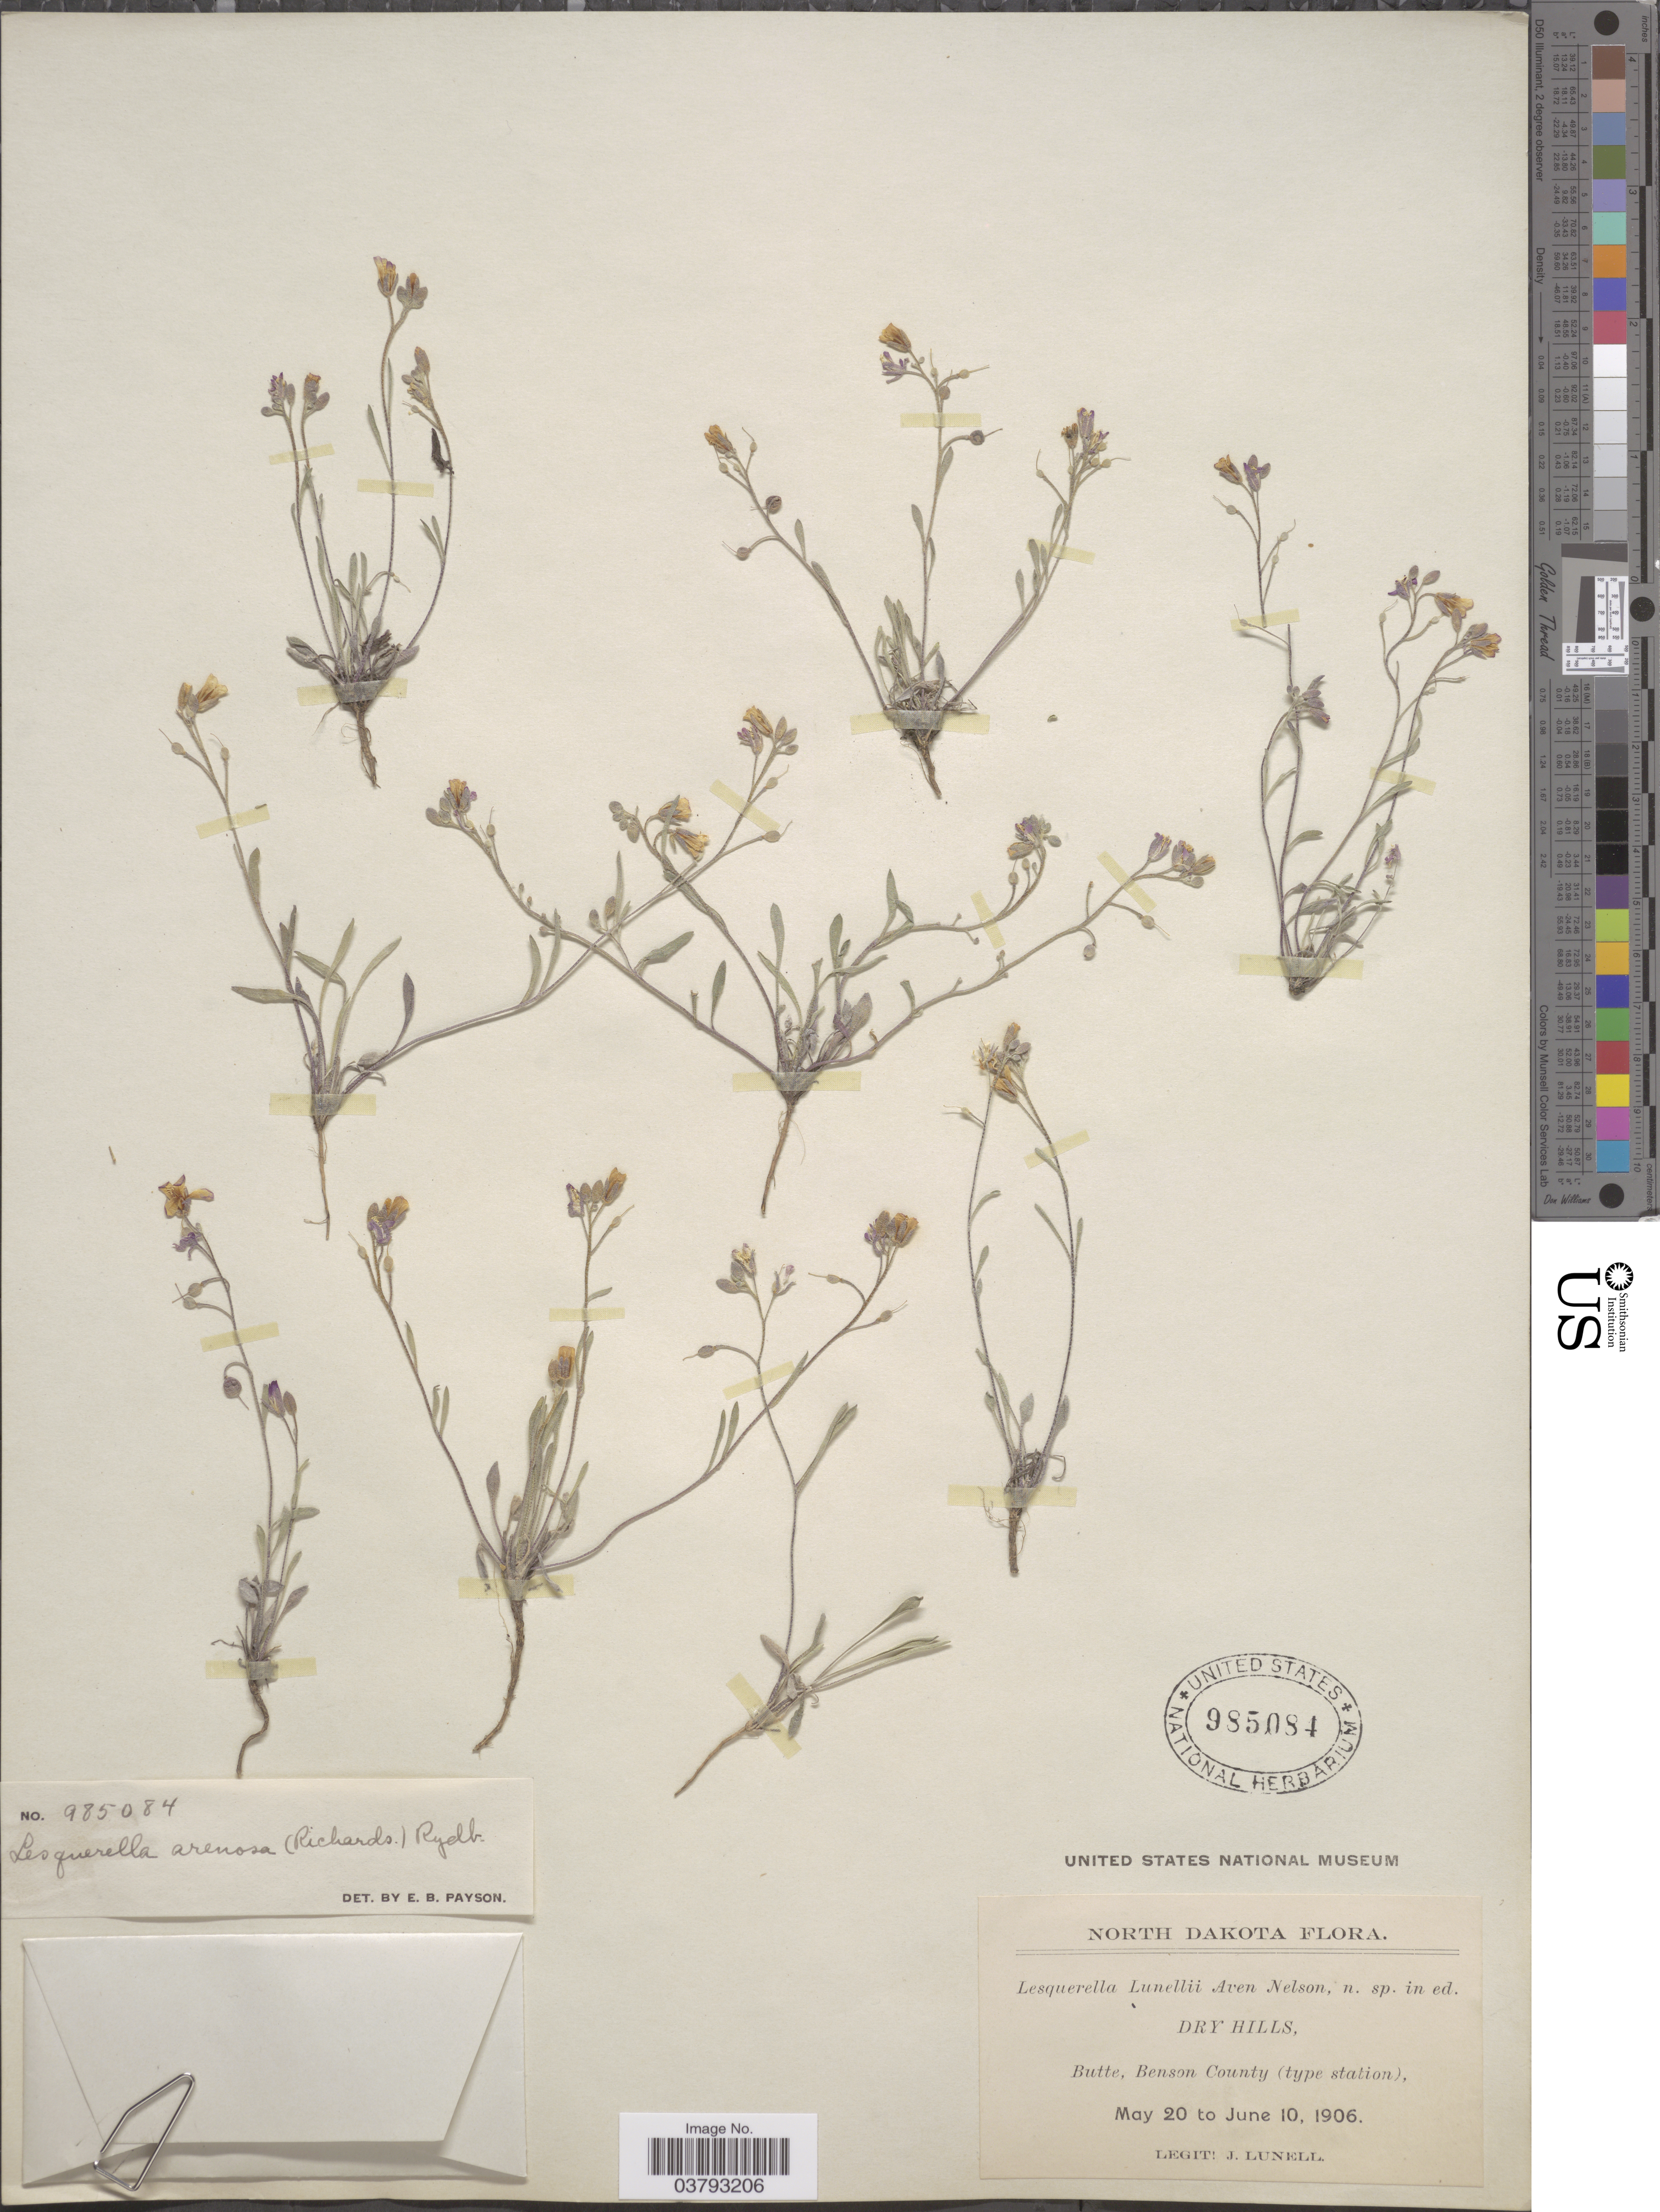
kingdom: Plantae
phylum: Tracheophyta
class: Magnoliopsida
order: Brassicales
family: Brassicaceae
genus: Lesquerella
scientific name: Lesquerella arenosa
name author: (Richardson) Rydb.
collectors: J. Lunell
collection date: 1906-05-20/1906-06-10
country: United States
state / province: North Dakota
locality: Dry Hills, Butte, Benson County (type station).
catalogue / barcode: US 985084